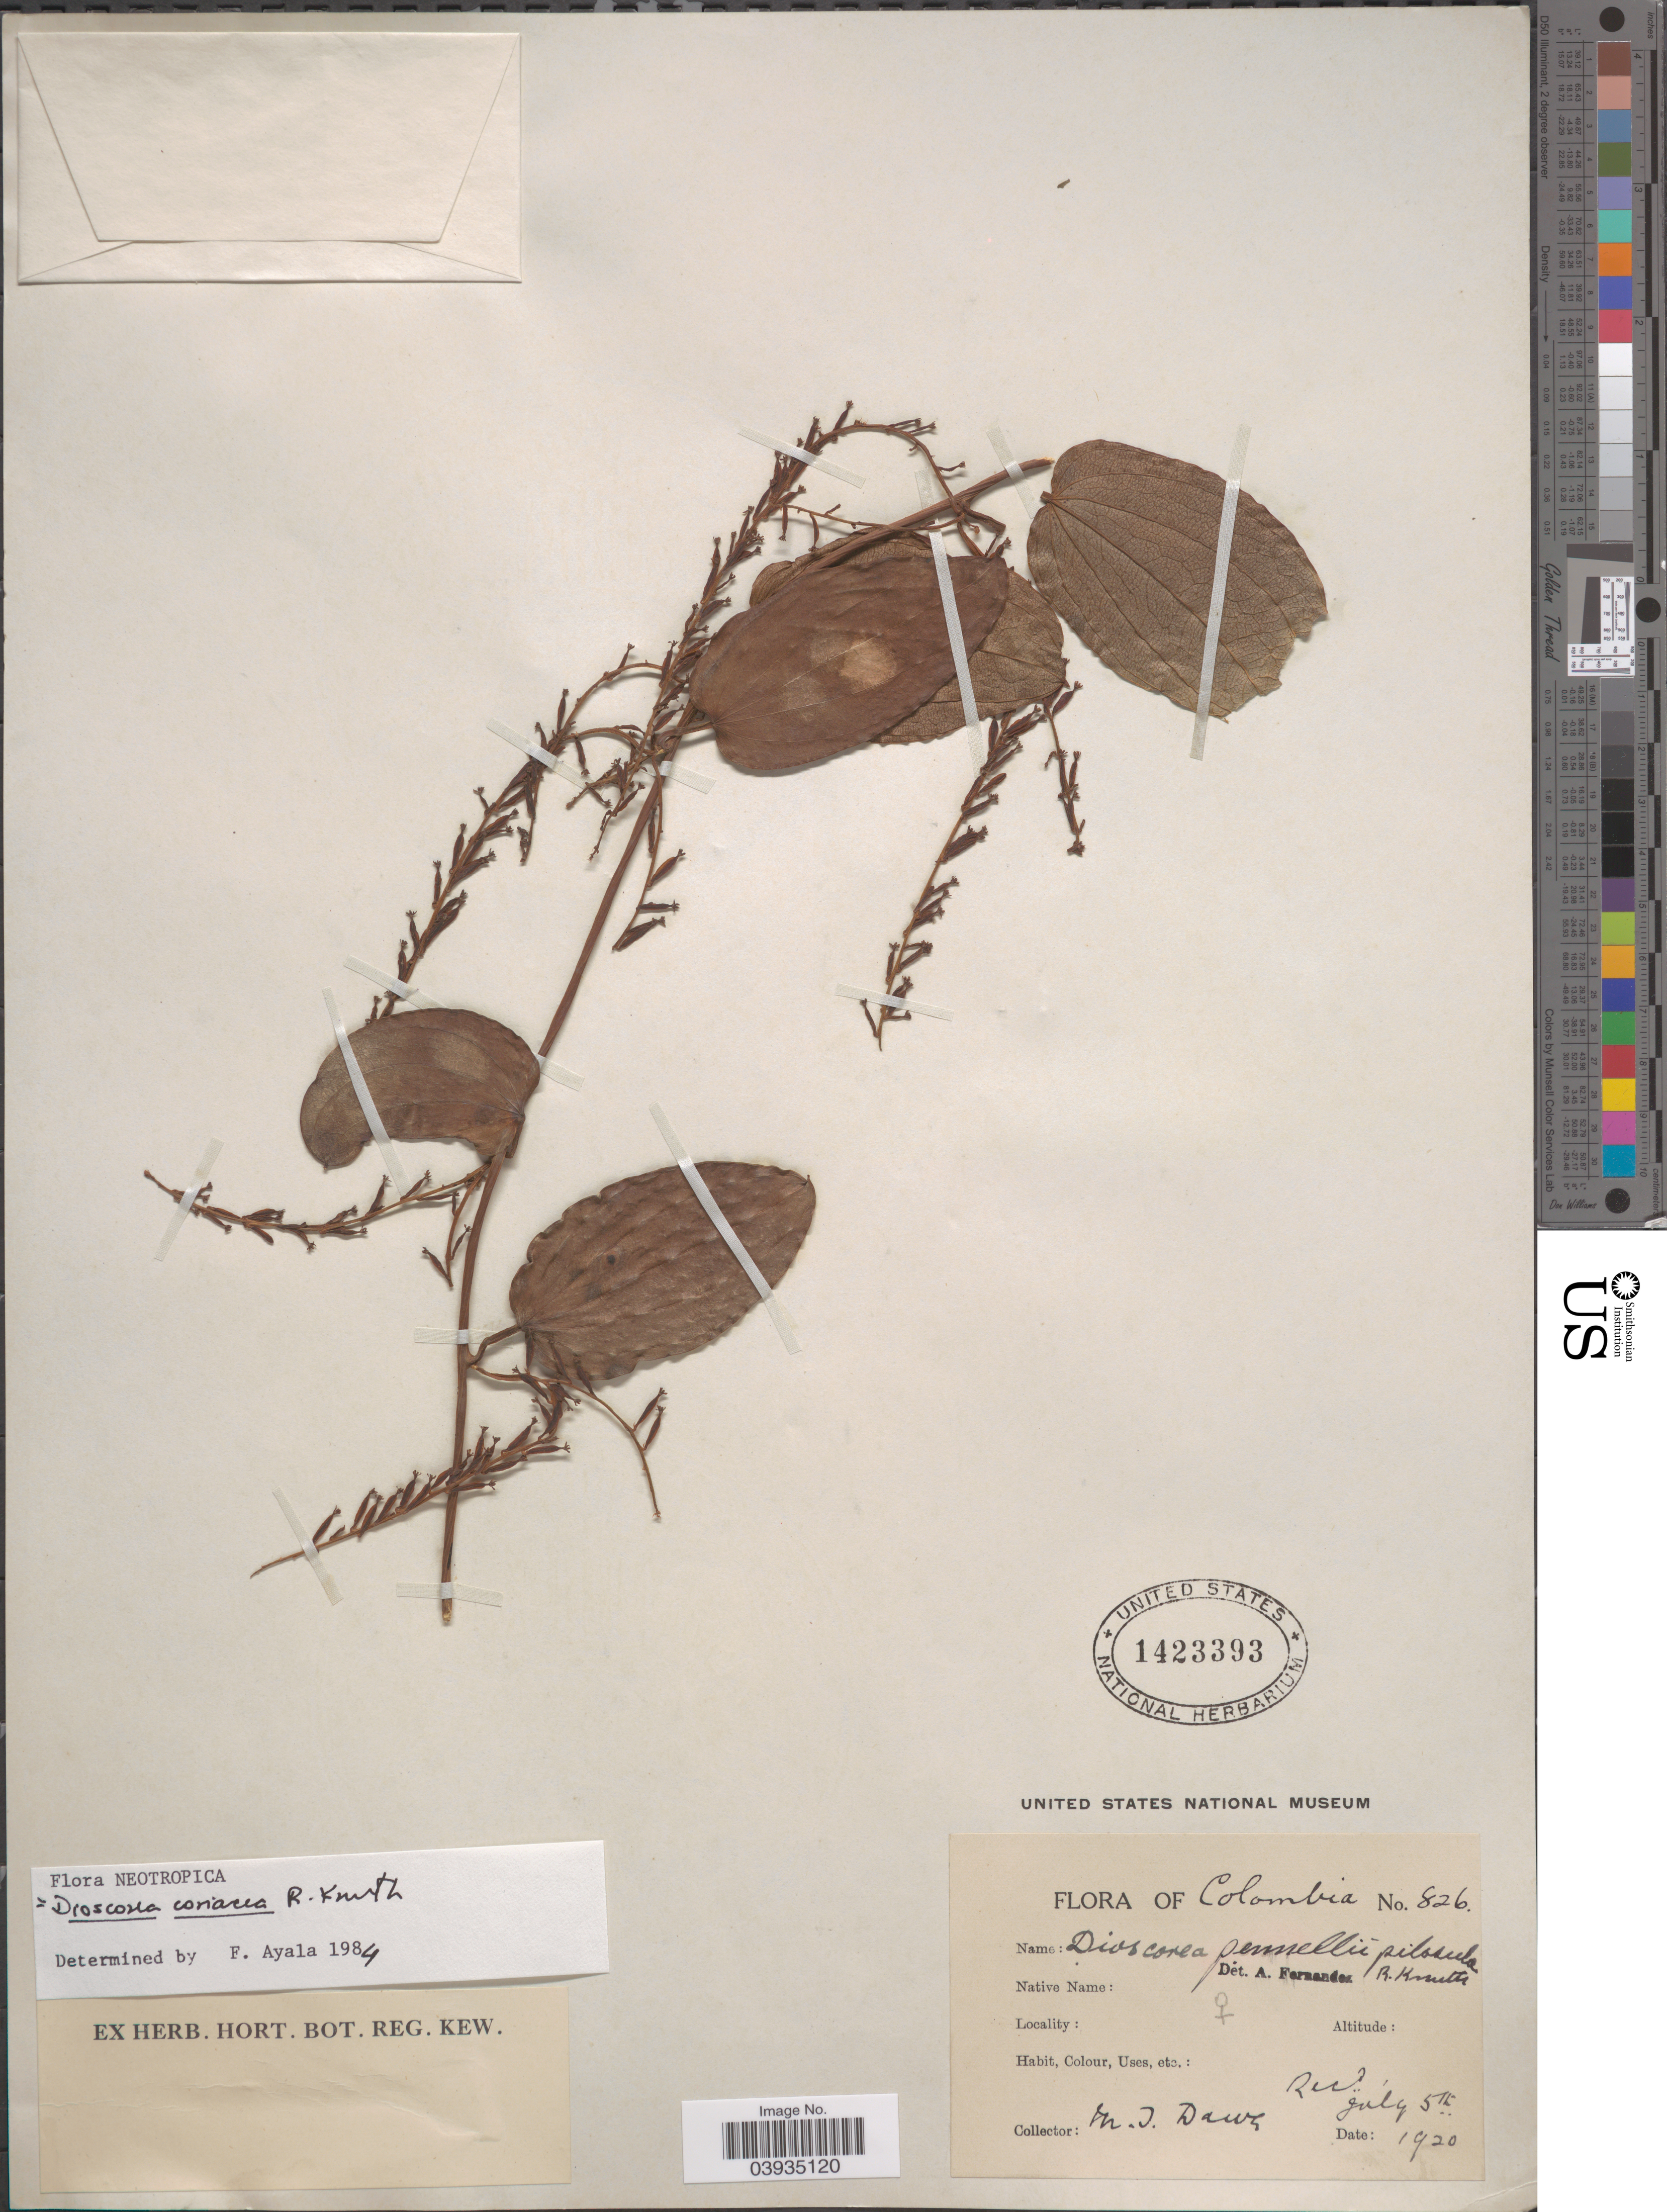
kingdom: Plantae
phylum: Tracheophyta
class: Liliopsida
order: Dioscoreales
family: Dioscoreaceae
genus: Dioscorea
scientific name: Dioscorea coriacea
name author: Humb. & Bonpl. ex Willd.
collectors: M. T. Dawe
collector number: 826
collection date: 1920-07-05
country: Colombia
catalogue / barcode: US 1423393